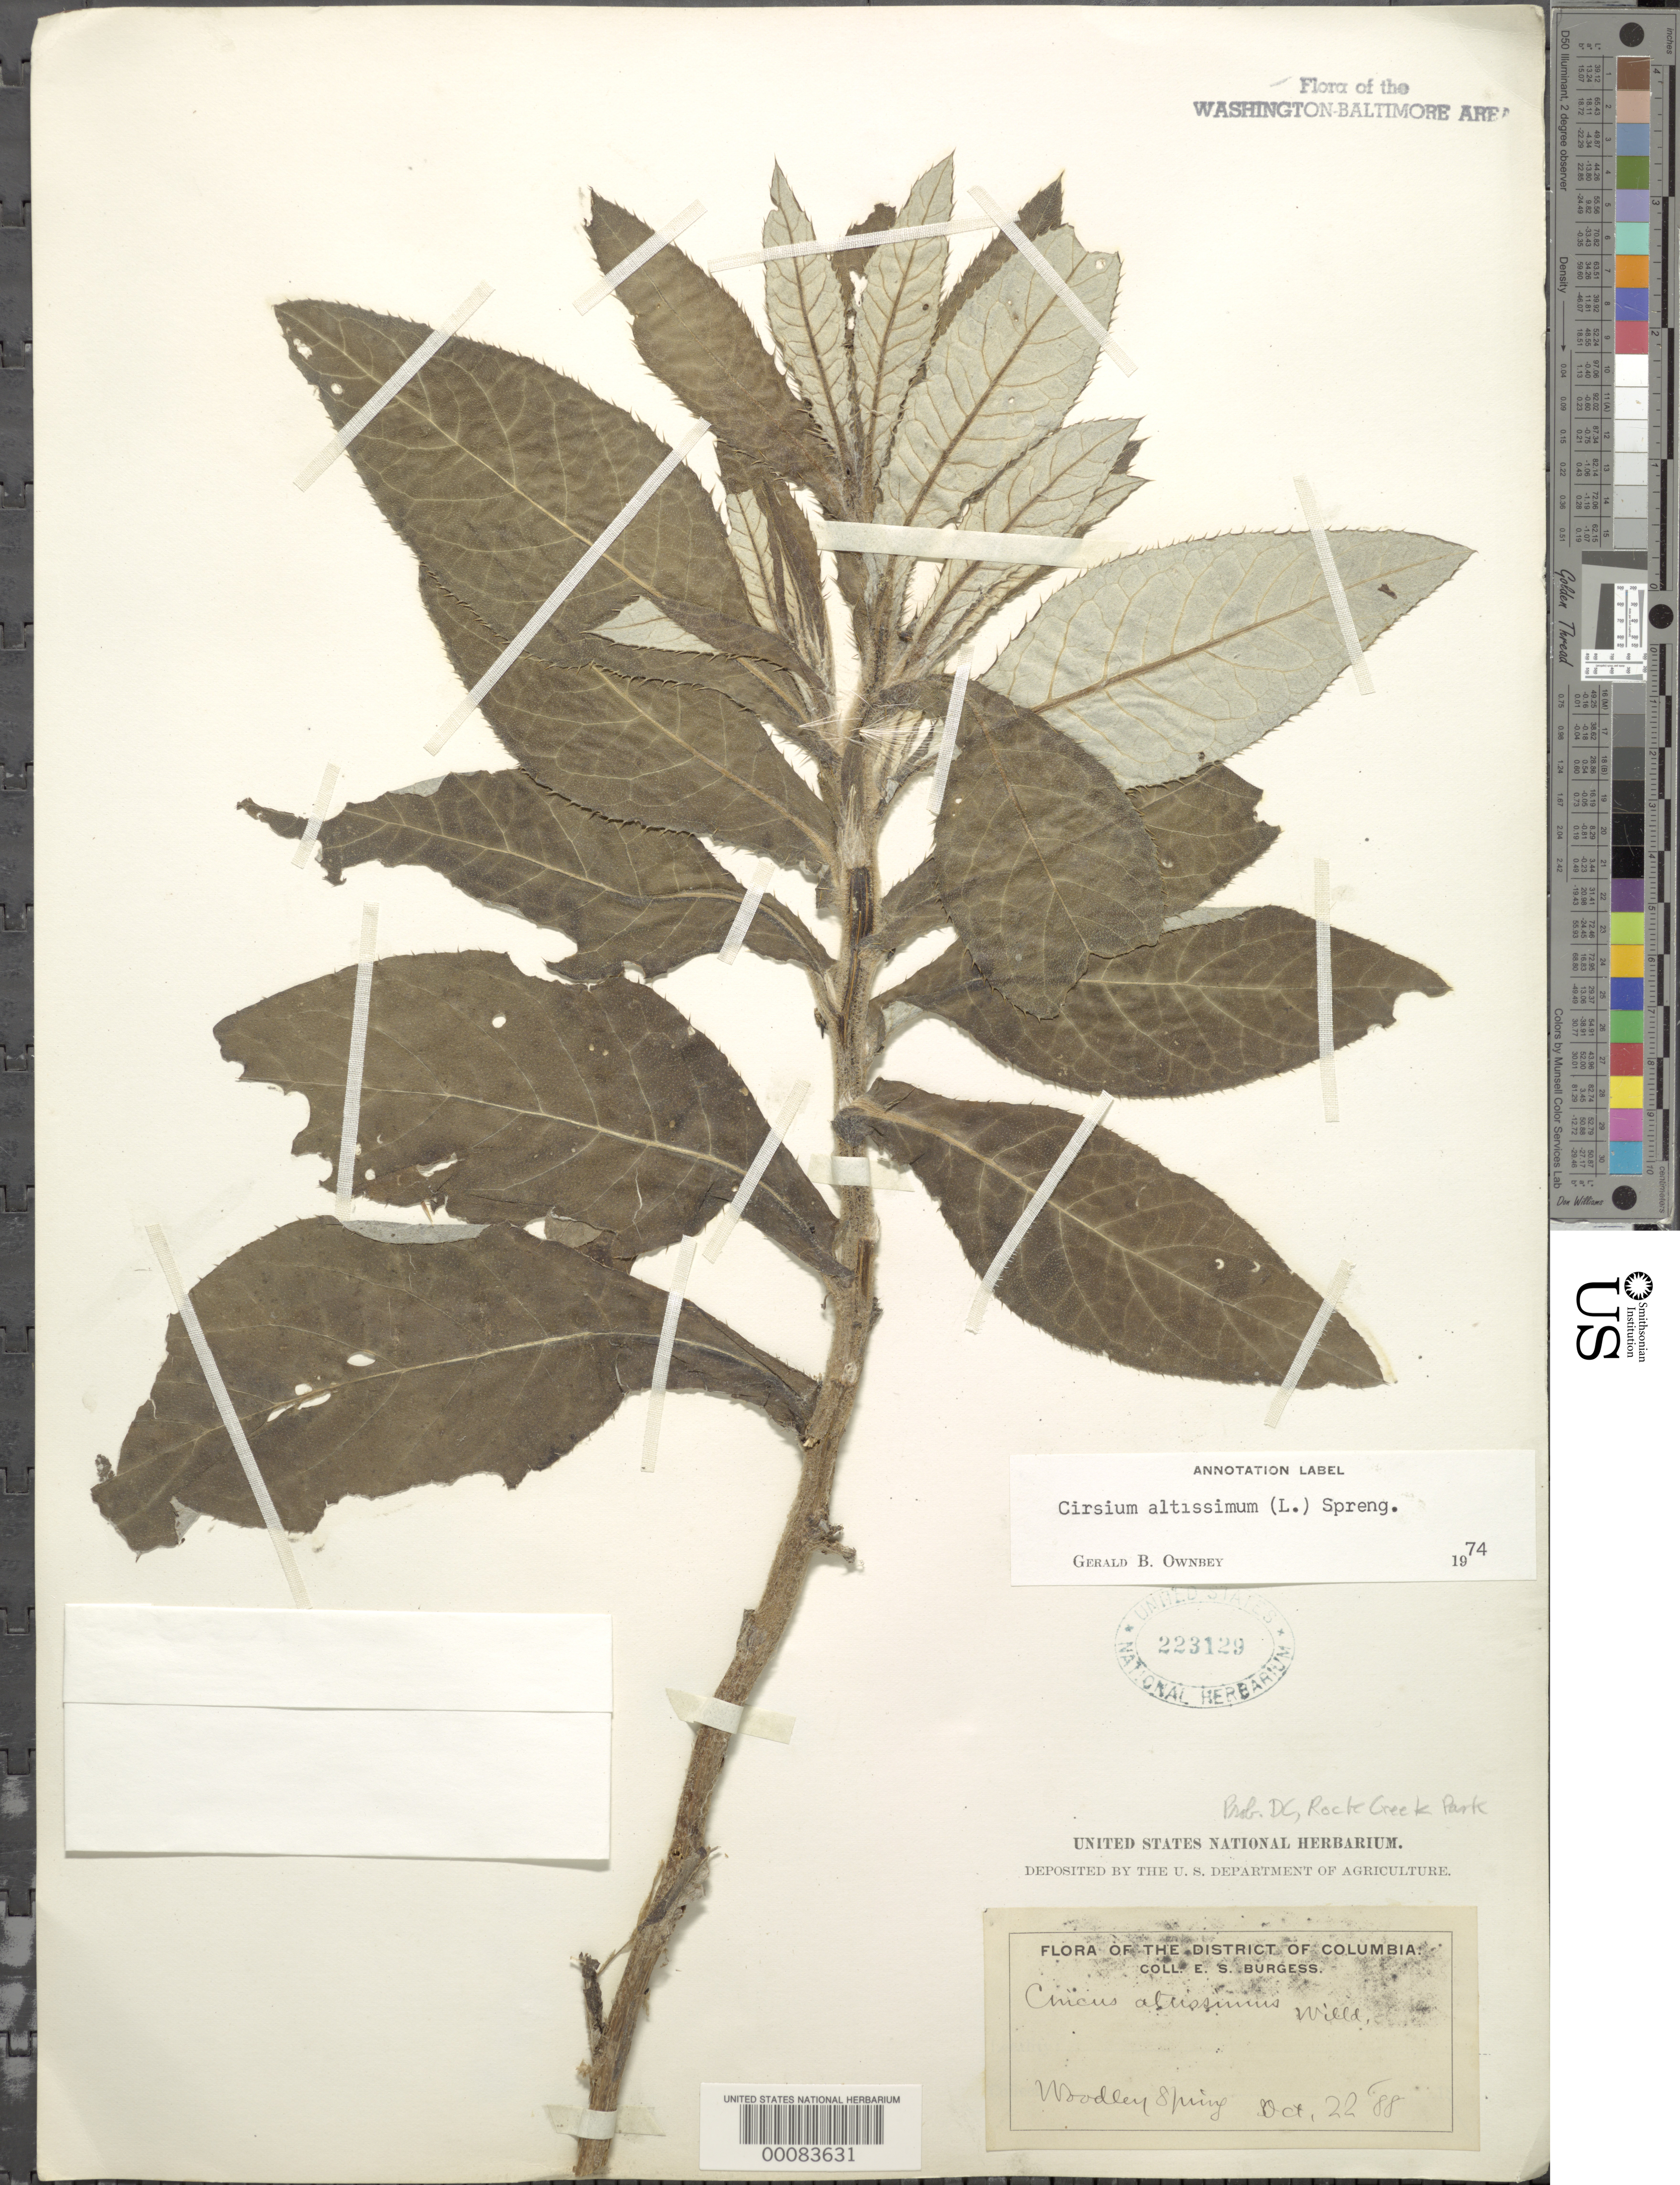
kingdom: Plantae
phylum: Tracheophyta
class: Magnoliopsida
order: Asterales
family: Asteraceae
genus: Cirsium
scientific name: Cirsium altissimum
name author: (L.) Hill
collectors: E. Burgess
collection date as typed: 22 Oct 1888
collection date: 1888-10-22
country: United States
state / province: District of Columbia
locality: Woodley Spring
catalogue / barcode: US 223129